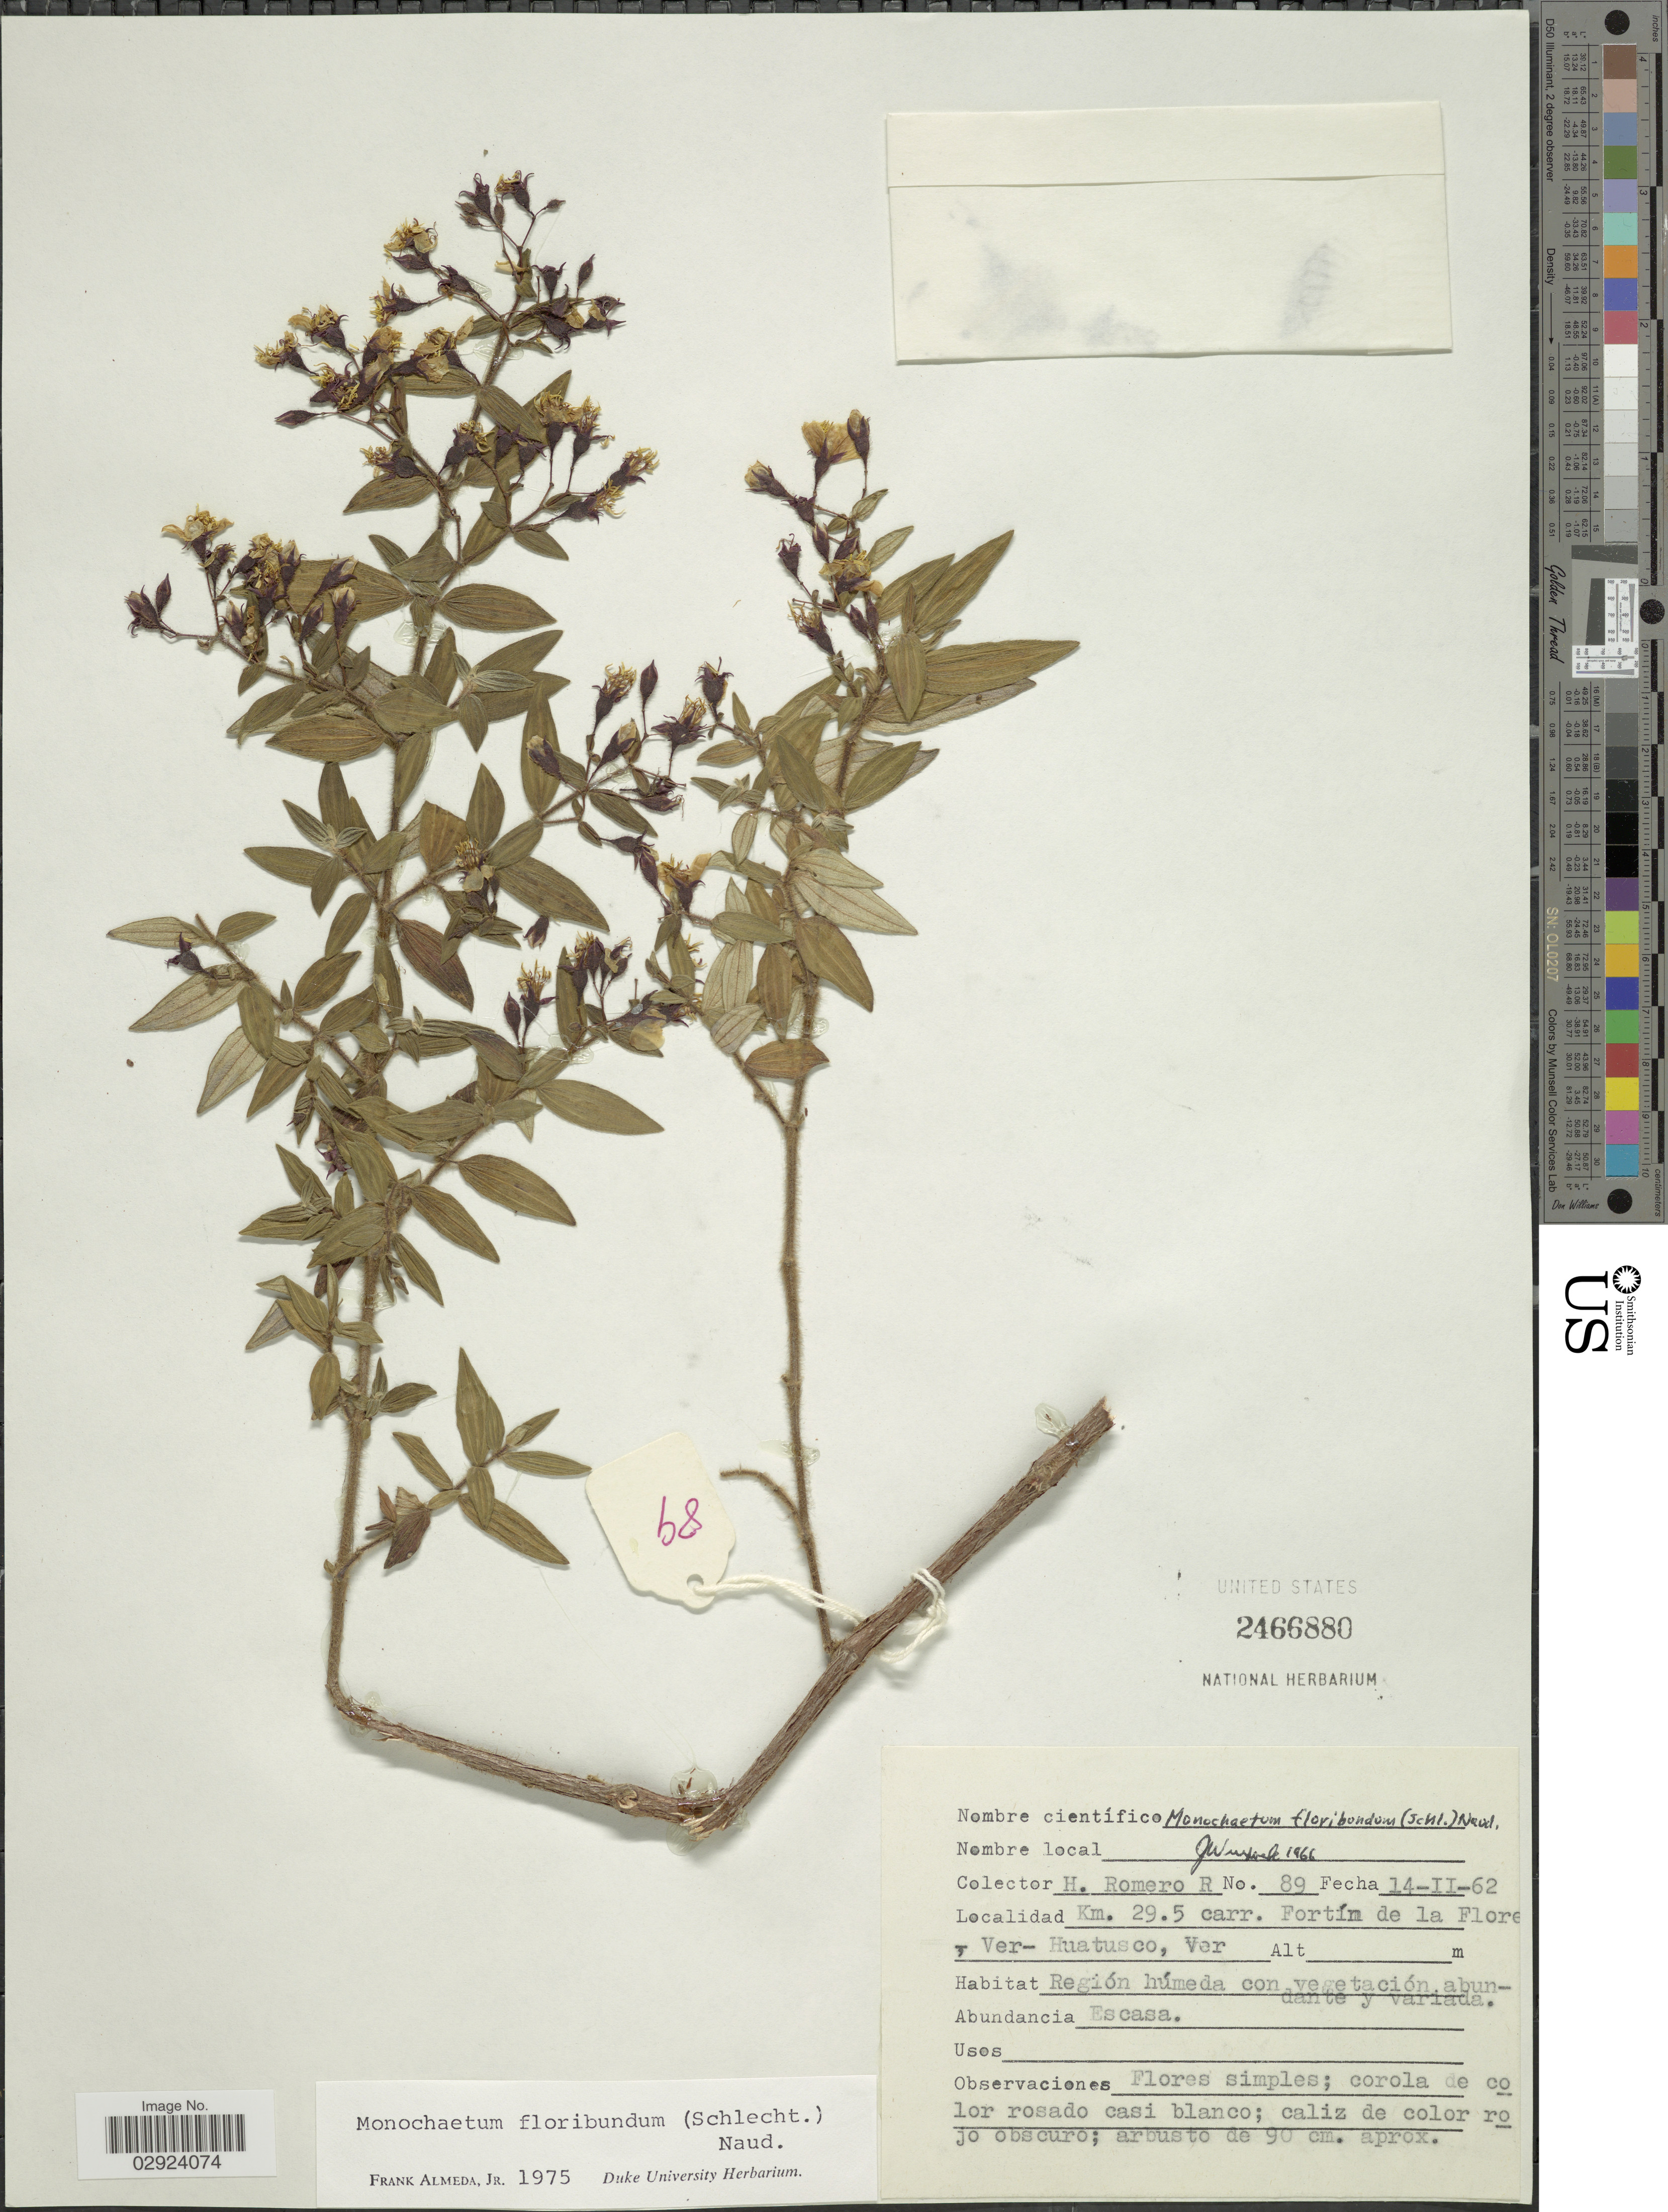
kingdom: Plantae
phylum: Tracheophyta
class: Magnoliopsida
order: Myrtales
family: Melastomataceae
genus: Monochaetum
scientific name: Monochaetum floribundum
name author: (Schltdl.) Naudin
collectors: H. Romero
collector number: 89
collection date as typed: Transcribed d/m/y: 14/2/62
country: Mexico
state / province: Veracruz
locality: Km. 29.5 carr. Fortím de la Flore, Ver-Huatusco, Ver.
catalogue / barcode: US 2466880